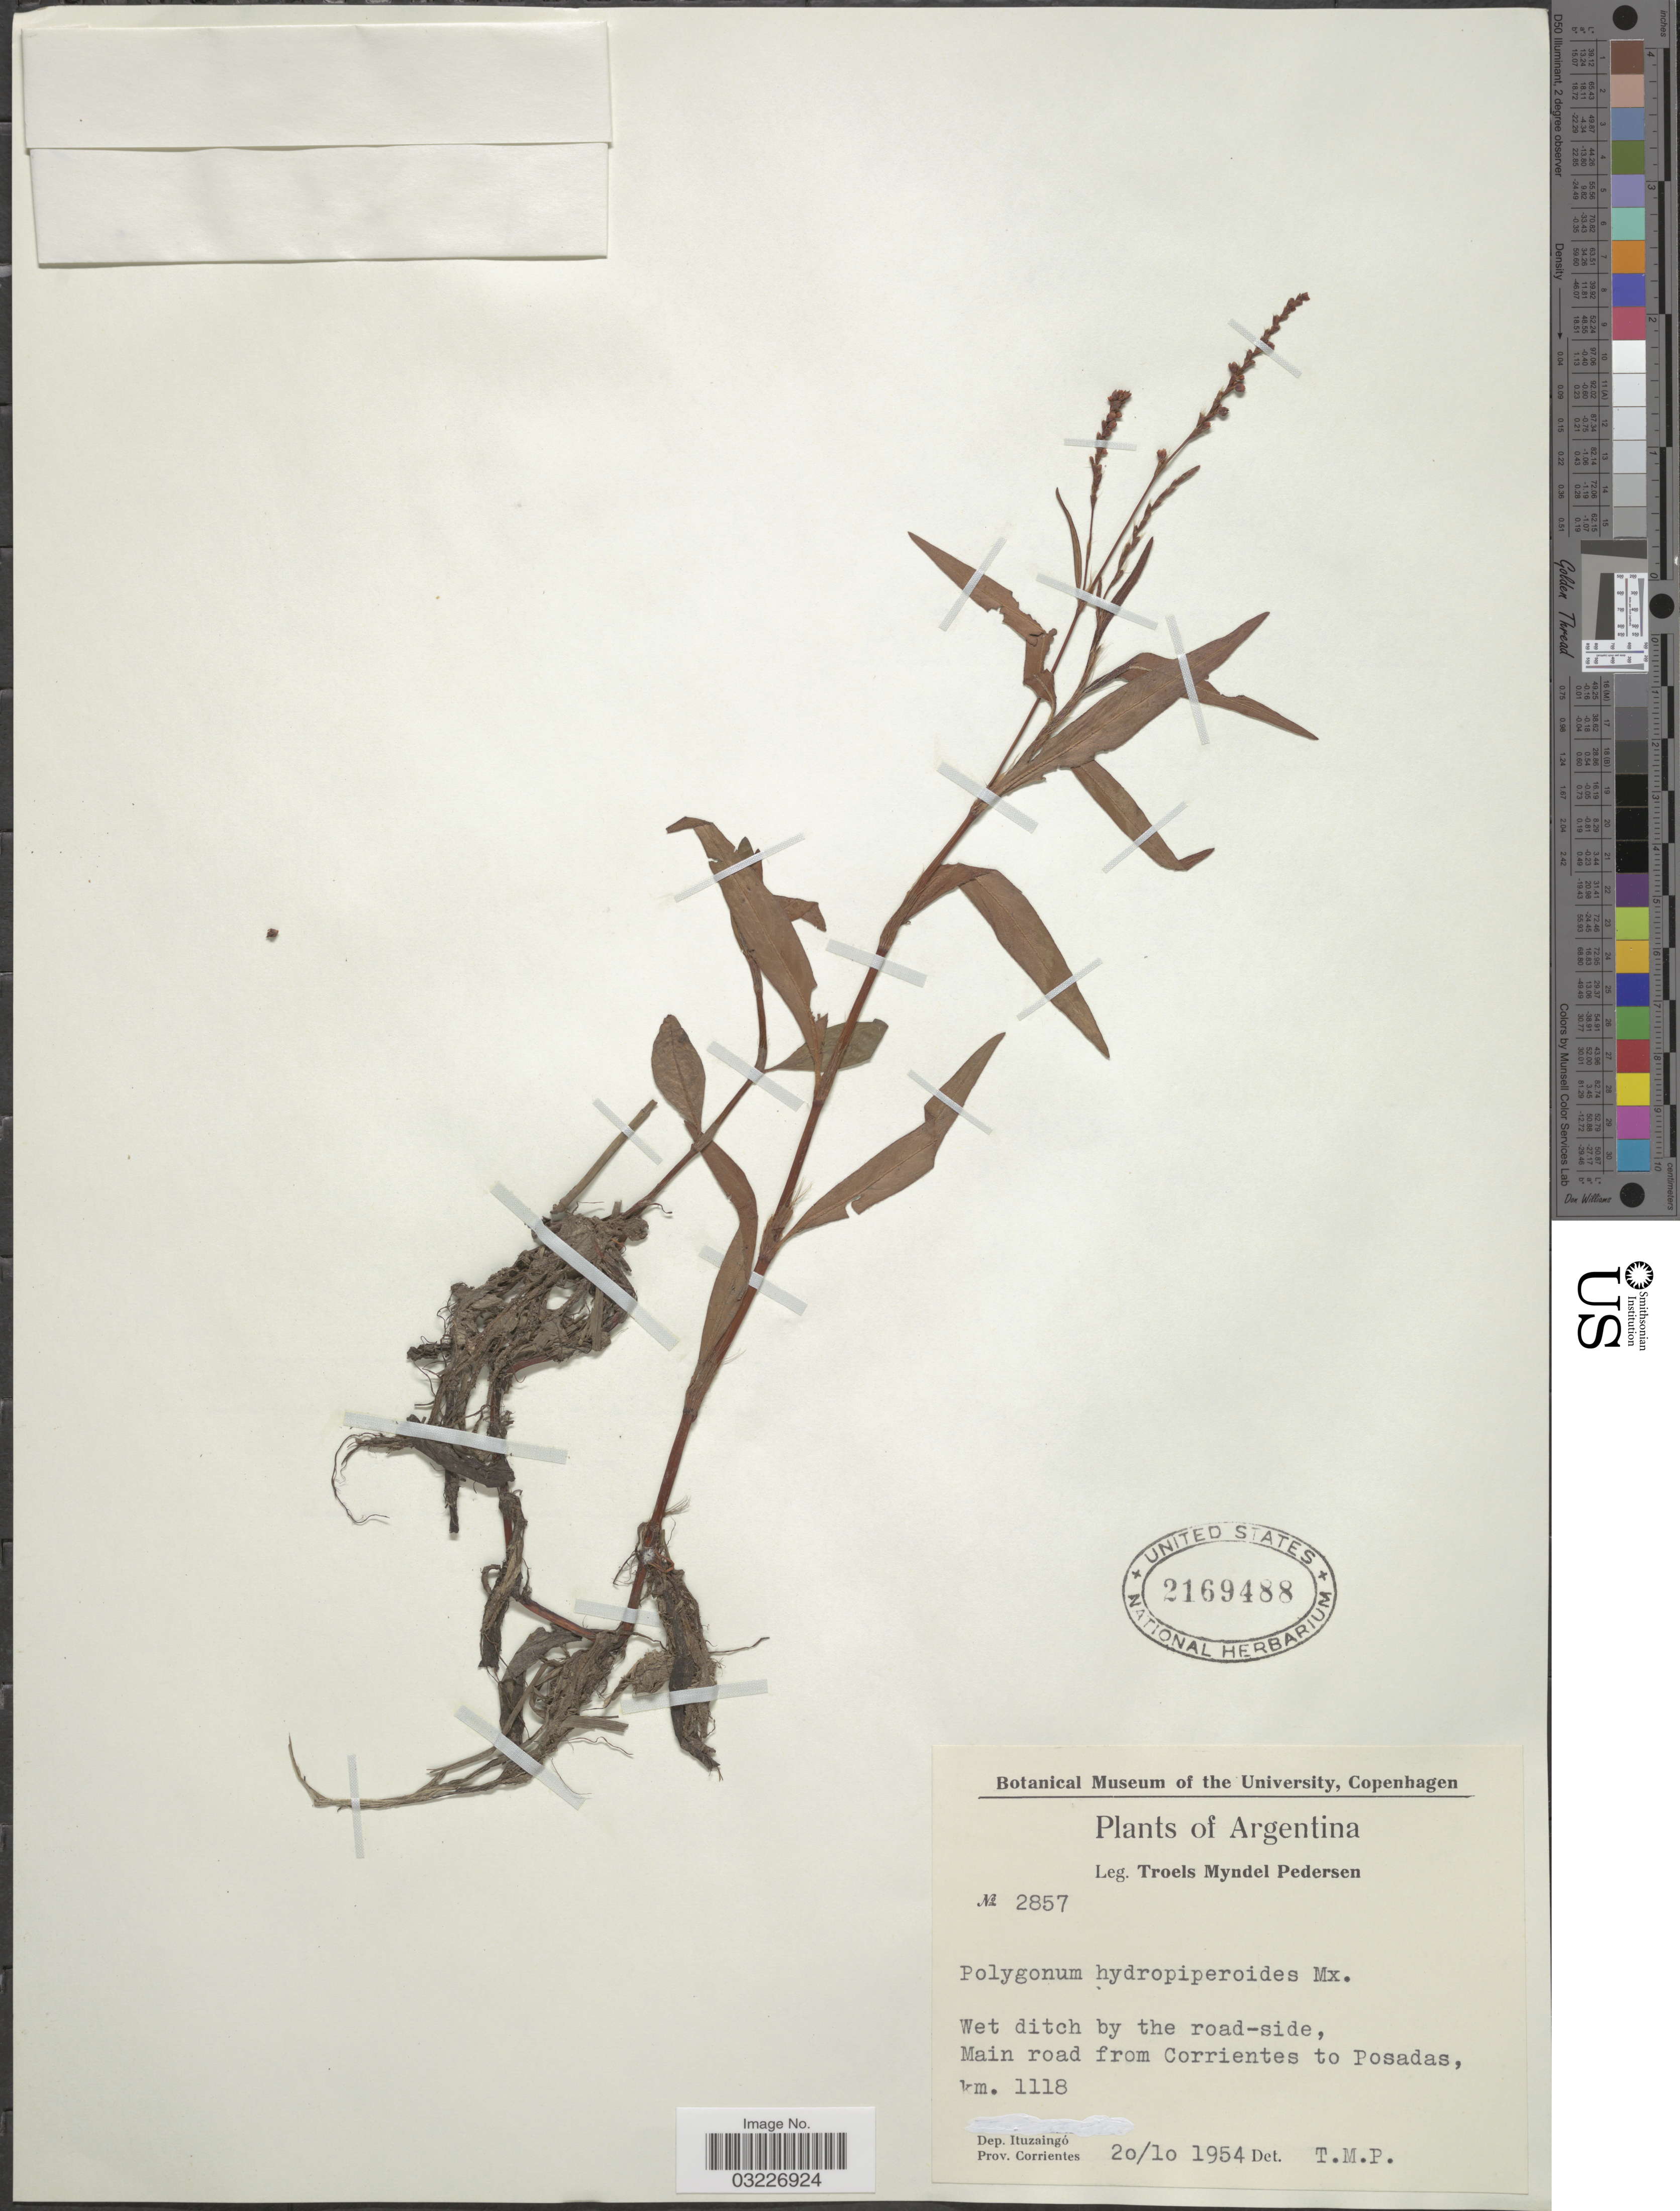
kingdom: Plantae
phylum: Tracheophyta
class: Magnoliopsida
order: Caryophyllales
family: Polygonaceae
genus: Polygonum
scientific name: Polygonum hydropiperoides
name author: Michx.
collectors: T. Pederson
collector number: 2857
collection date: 1954-10-20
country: Argentina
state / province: Corrientes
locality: Main road from Corrientes to Posadas, km 1118, Dep. Ituzaingó.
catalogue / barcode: US 2169488